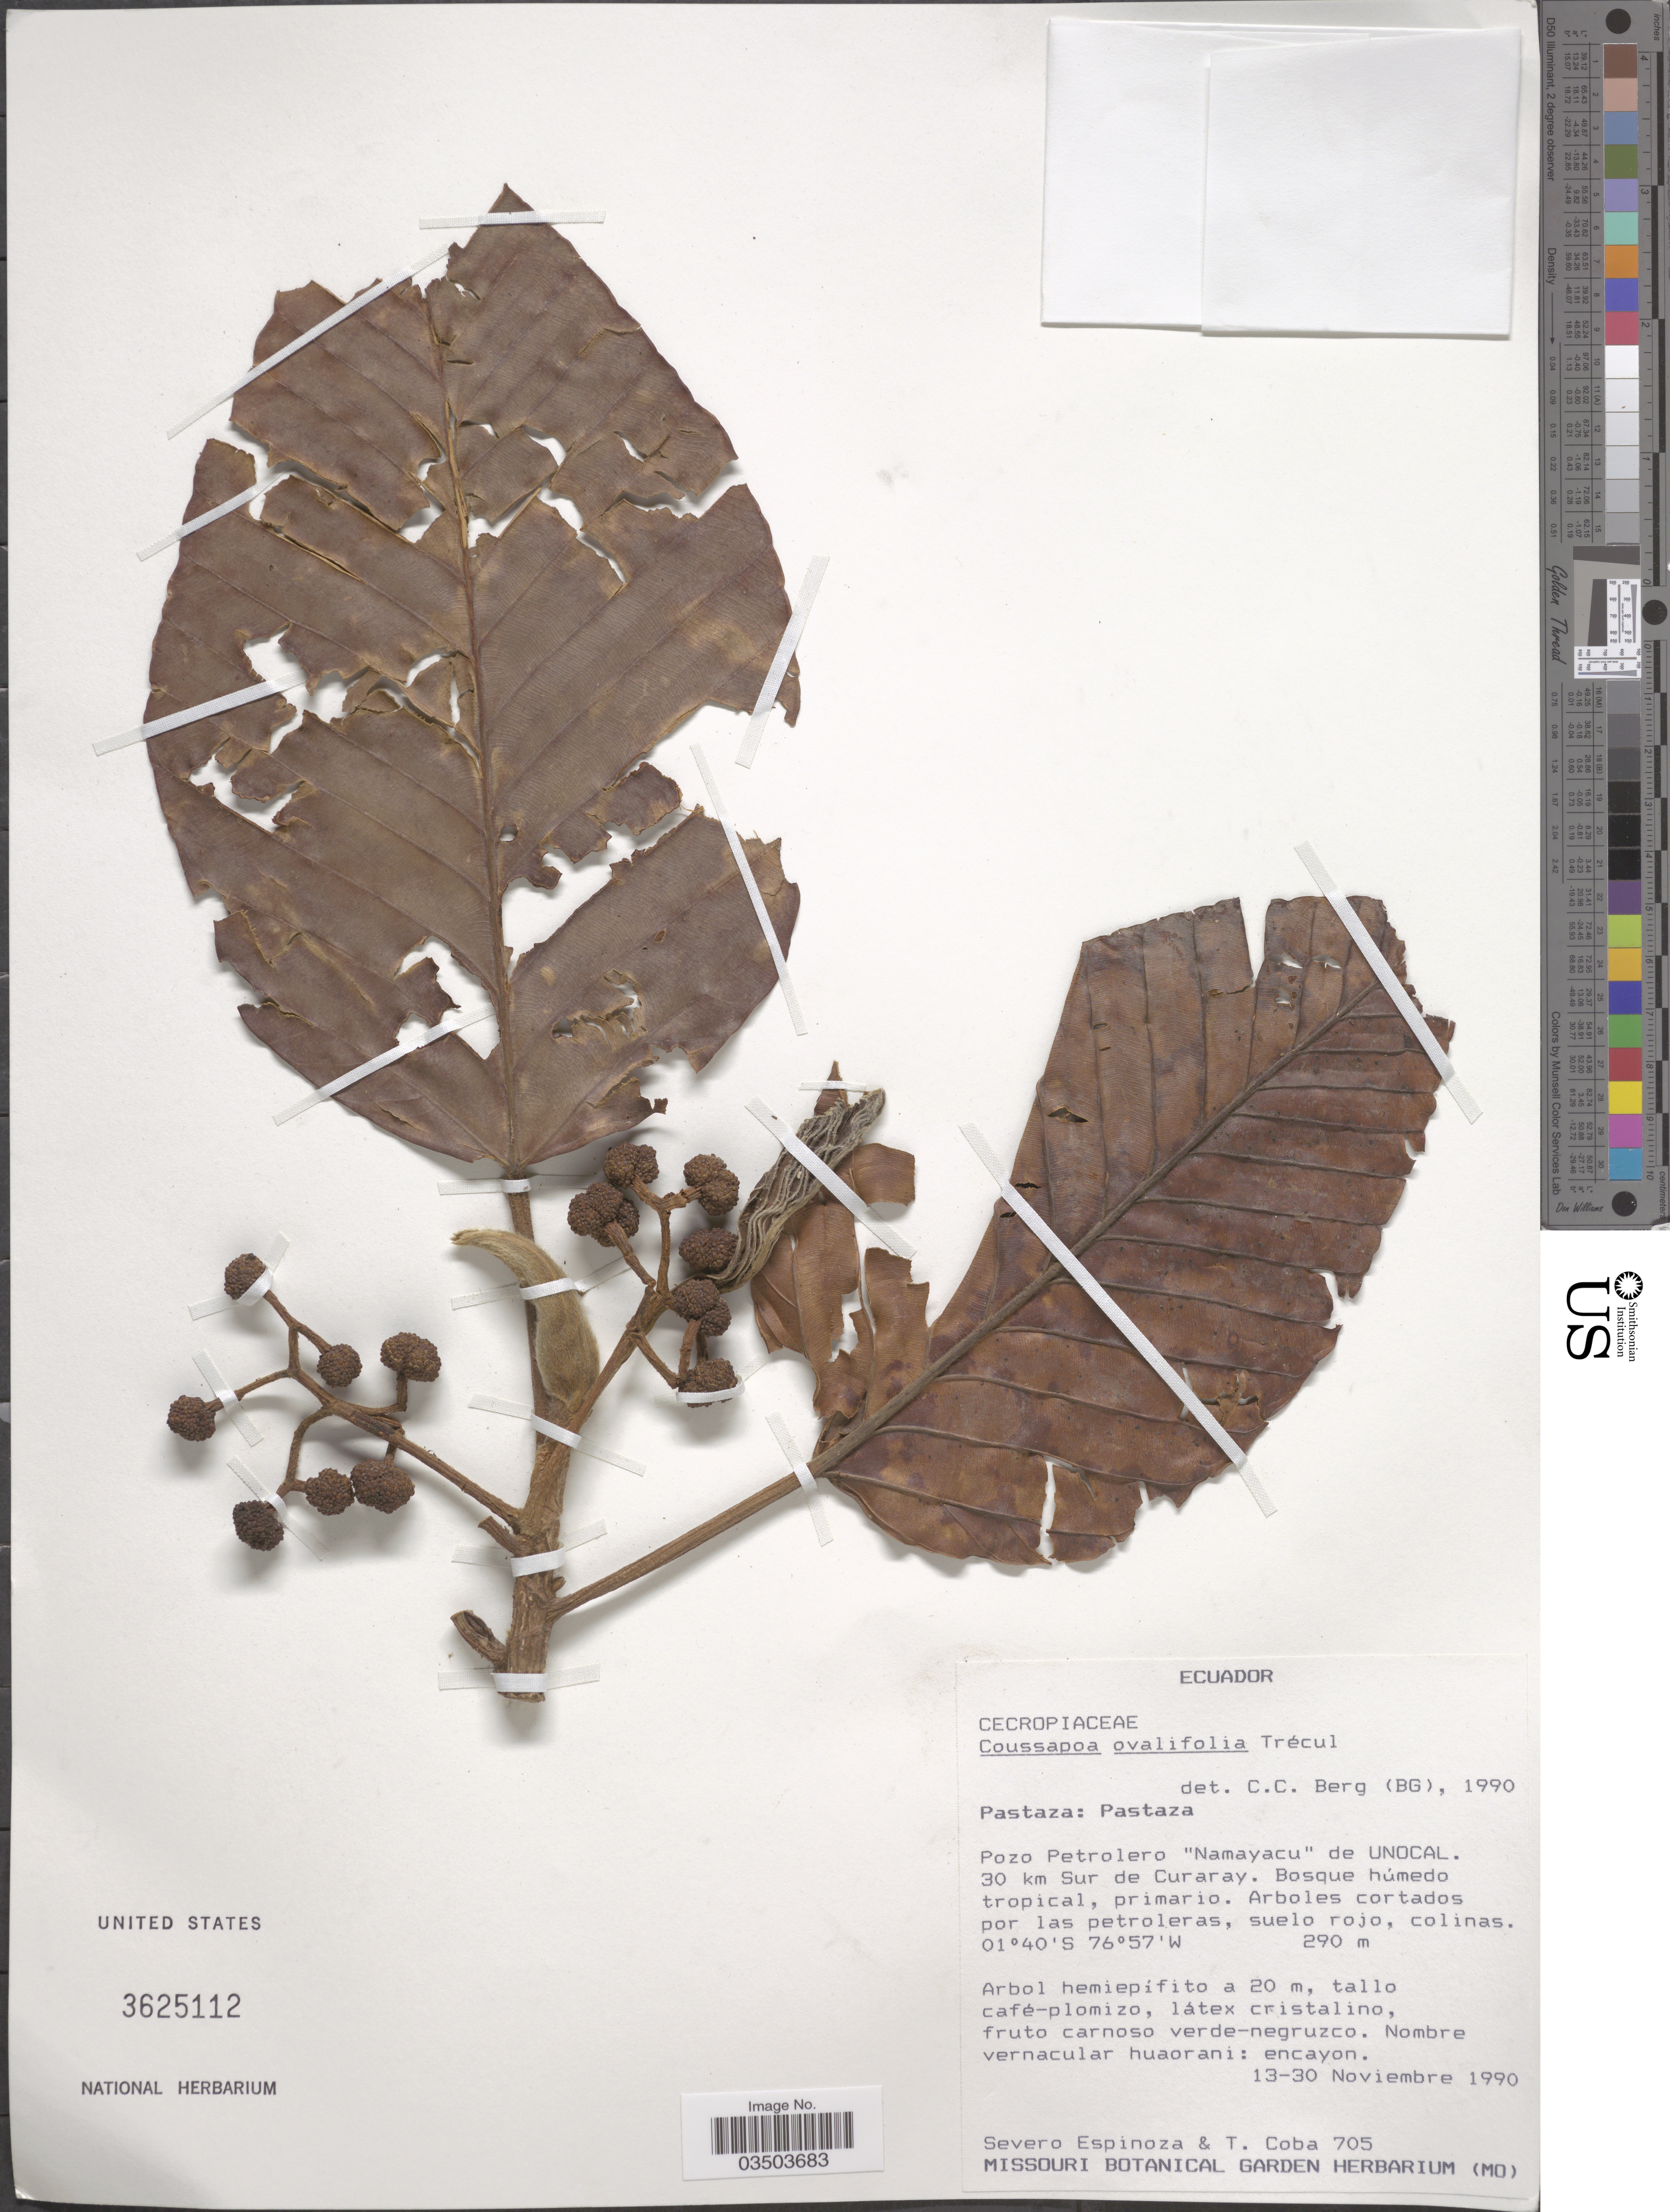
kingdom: Plantae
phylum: Tracheophyta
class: Magnoliopsida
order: Rosales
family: Urticaceae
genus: Coussapoa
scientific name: Coussapoa ovalifolia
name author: Trécul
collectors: S. Espinoza & T. Coba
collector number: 705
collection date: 1990-11-13/1990-11-30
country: Ecuador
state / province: Pastaza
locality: Pozo Petrolero "Namayacu" de UNOCAL. 30 km Sur de Curaray.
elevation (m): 290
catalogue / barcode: US 3625112